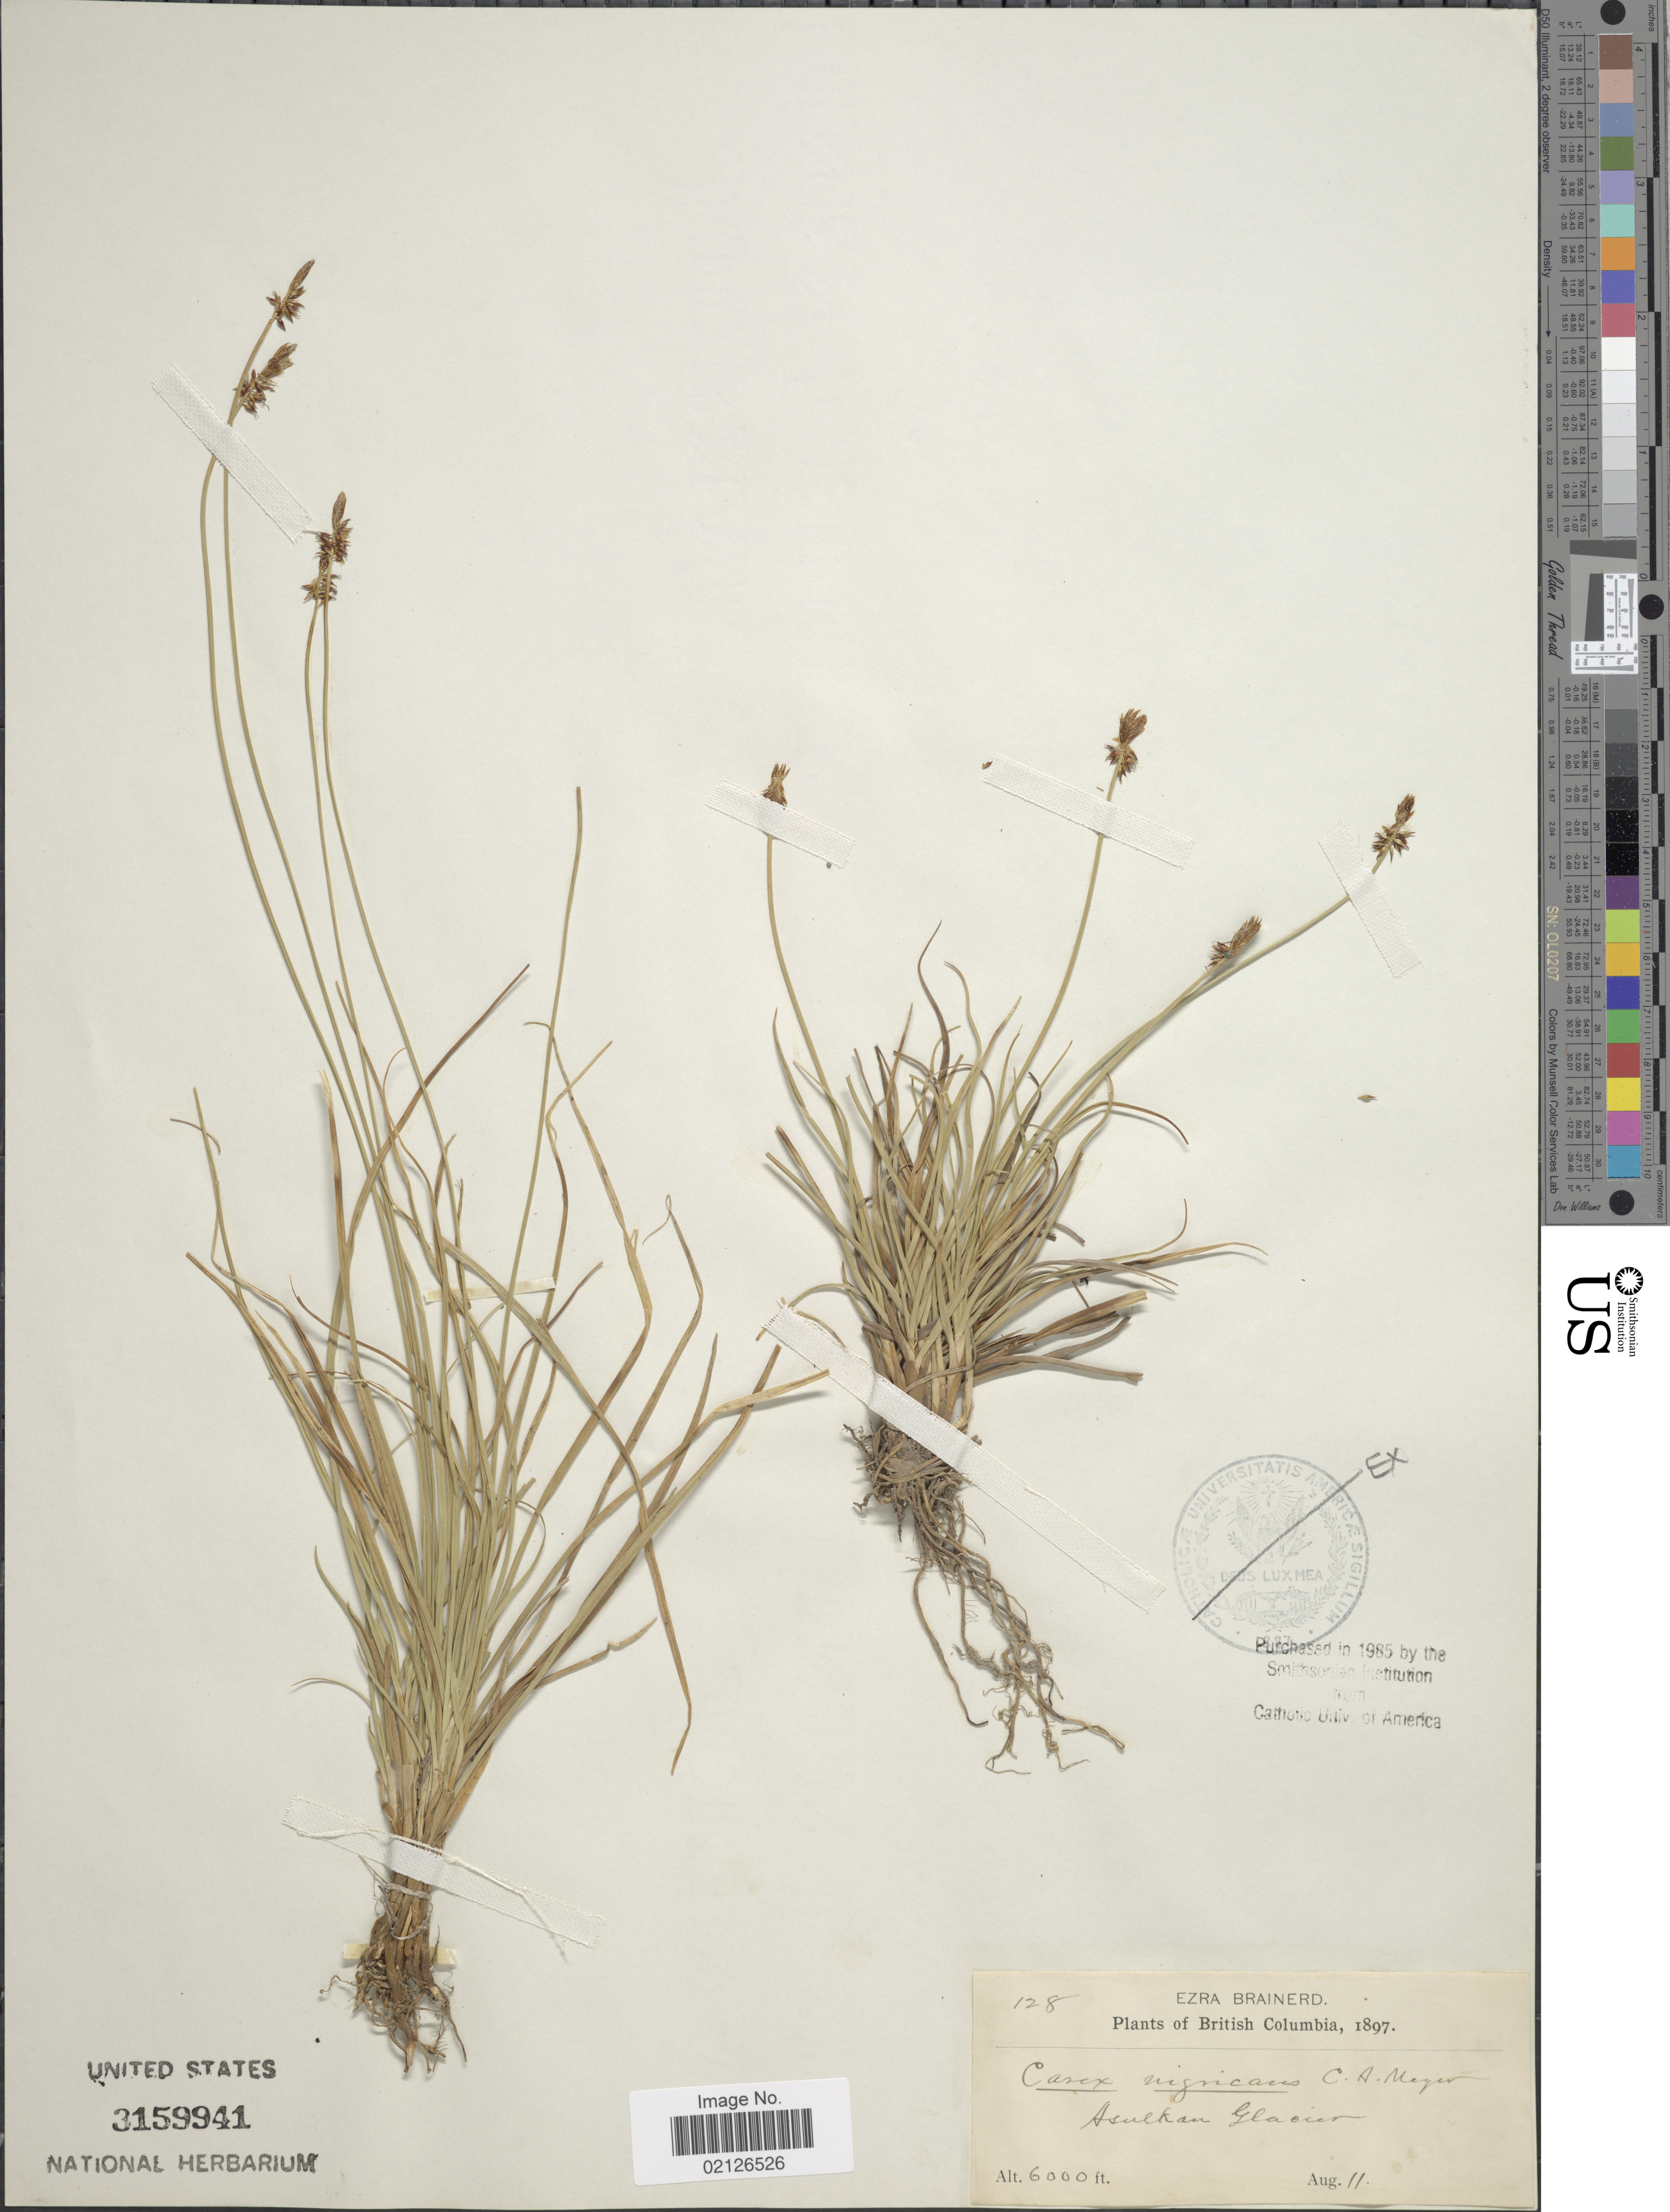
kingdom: Plantae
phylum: Tracheophyta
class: Liliopsida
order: Poales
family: Cyperaceae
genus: Carex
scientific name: Carex nigricans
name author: C.A. Mey.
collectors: E. Brainerd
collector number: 128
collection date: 1897-08-11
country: Canada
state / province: British Columbia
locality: Asulkan Glacier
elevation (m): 1829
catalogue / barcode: US 3159941